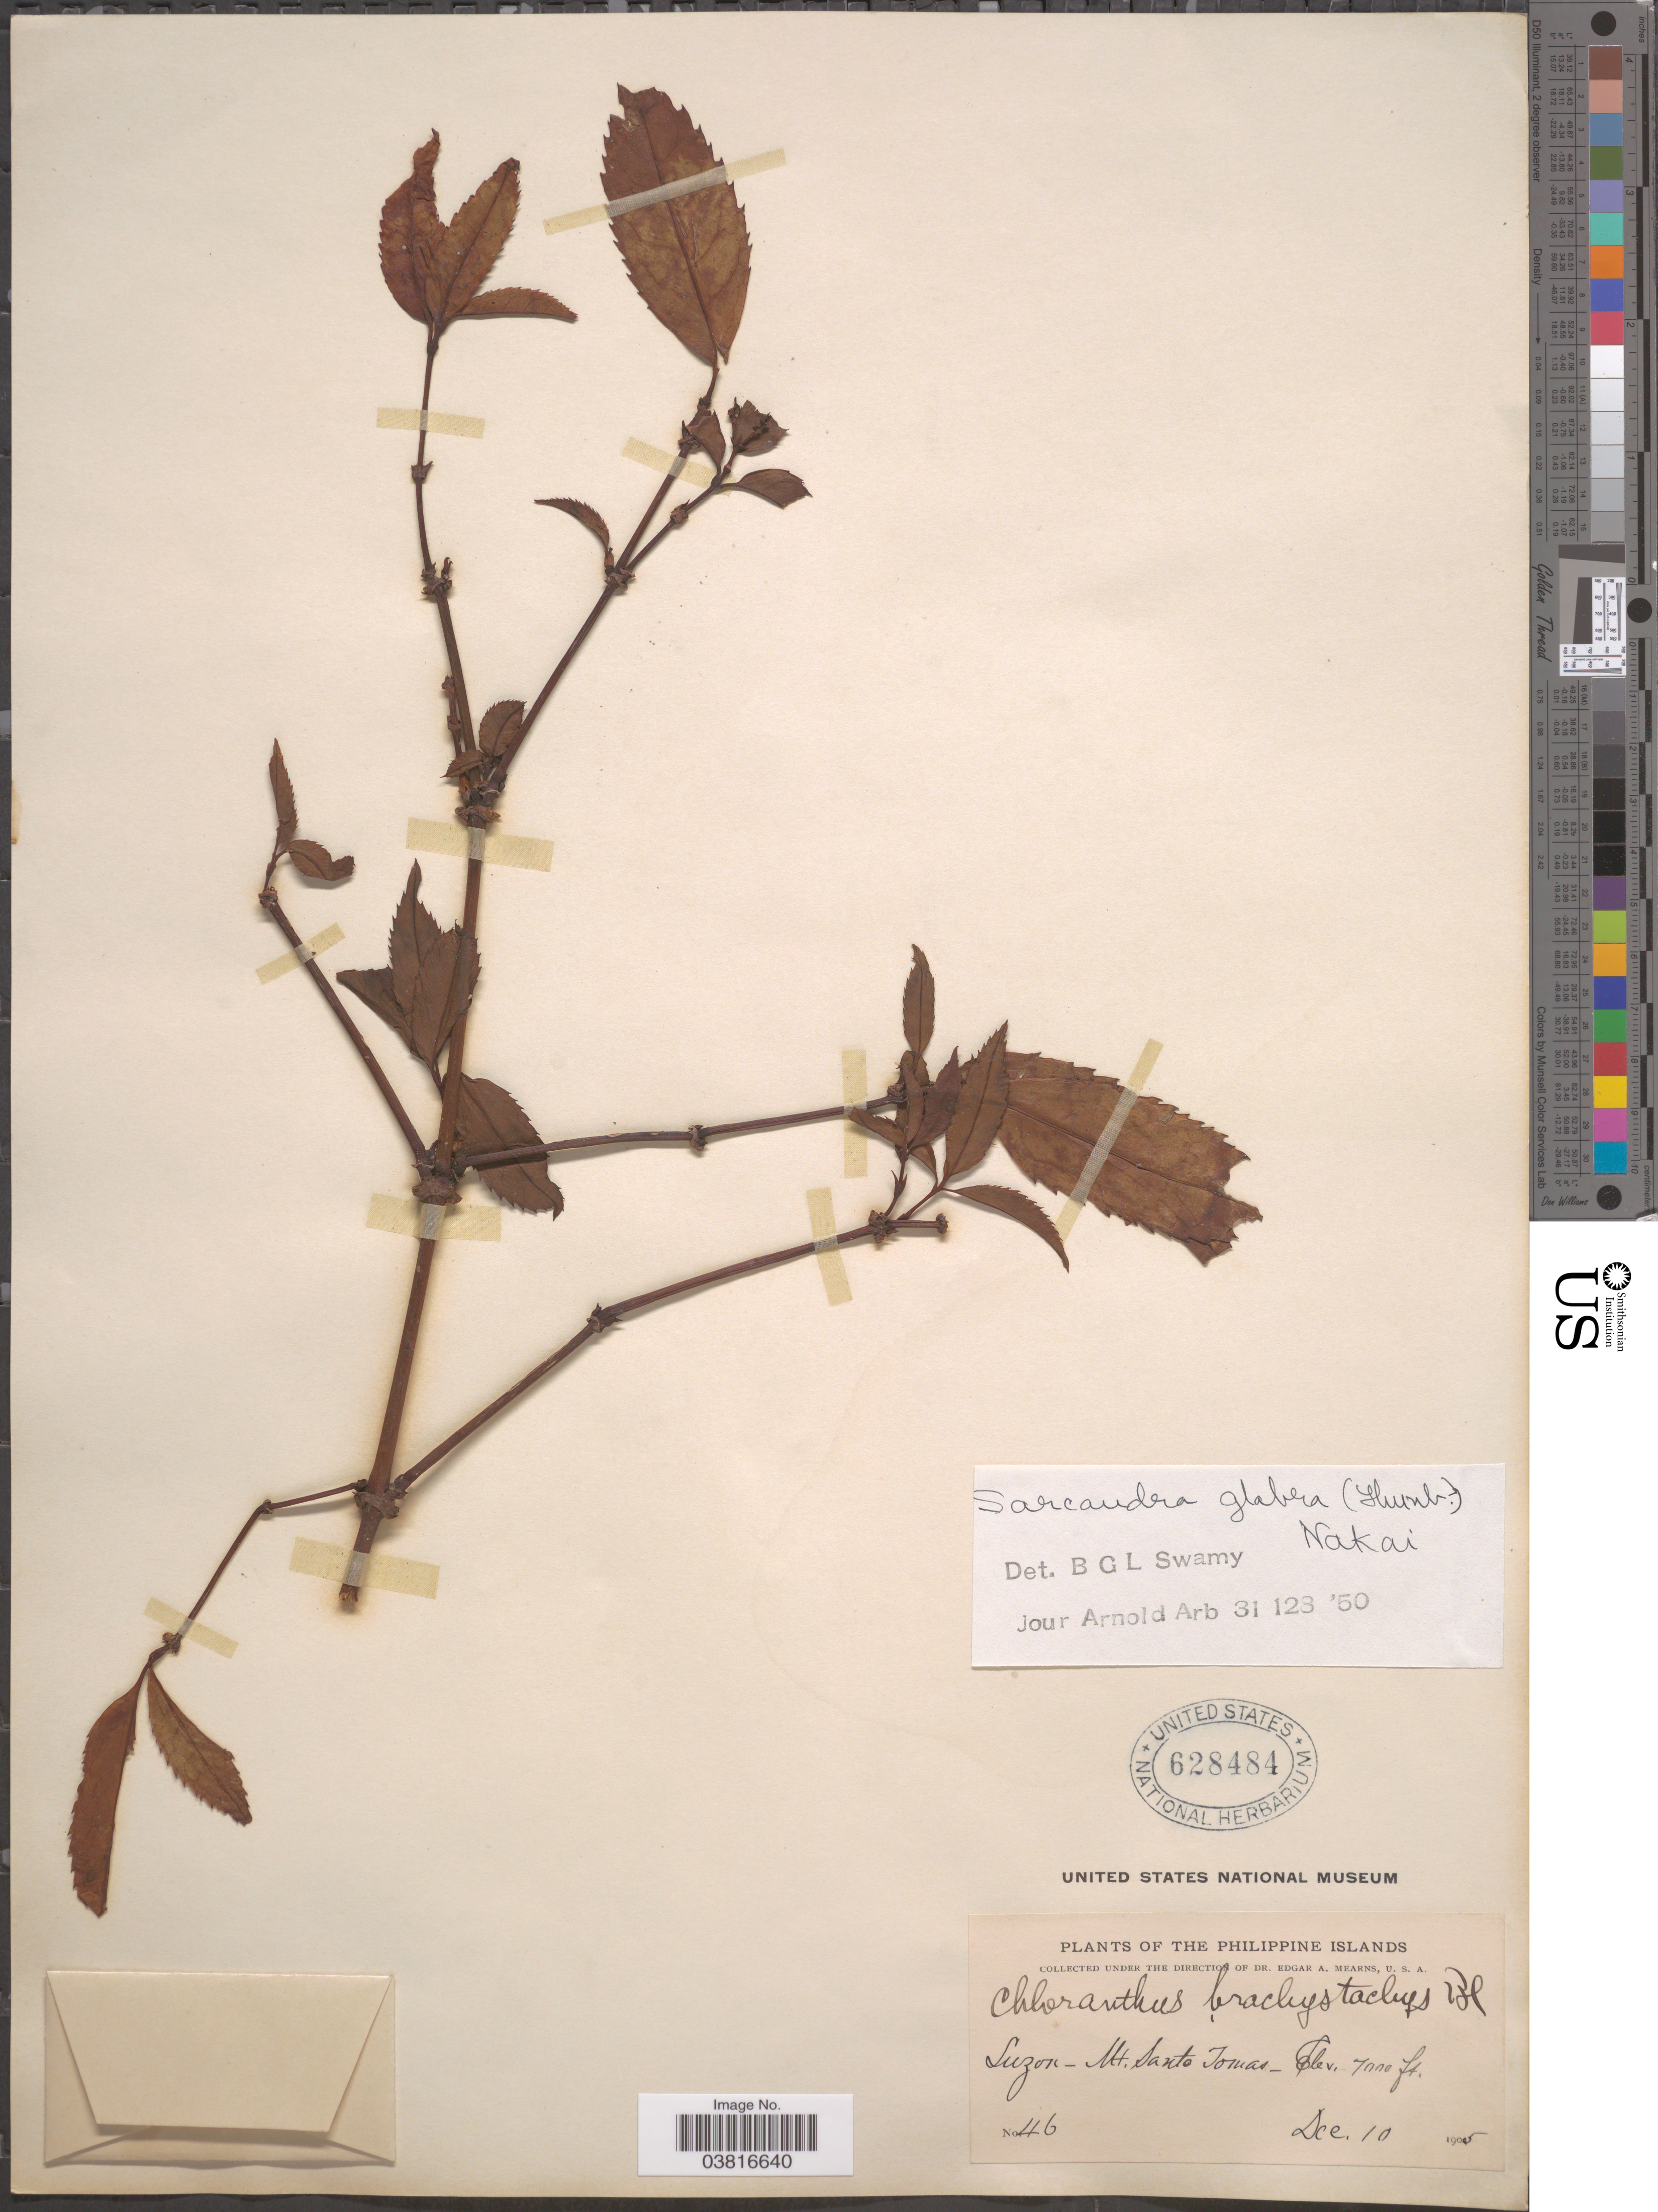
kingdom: Plantae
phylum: Tracheophyta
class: Magnoliopsida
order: Chloranthales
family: Chloranthaceae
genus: Sarcandra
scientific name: Sarcandra glabra subsp. brachystachys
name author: (Blume) Verdc.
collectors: E. A. Mearns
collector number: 46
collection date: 1905-12-10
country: Philippines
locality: Luzon - Mt. Santo Tomas.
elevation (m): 2134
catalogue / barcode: US 628484